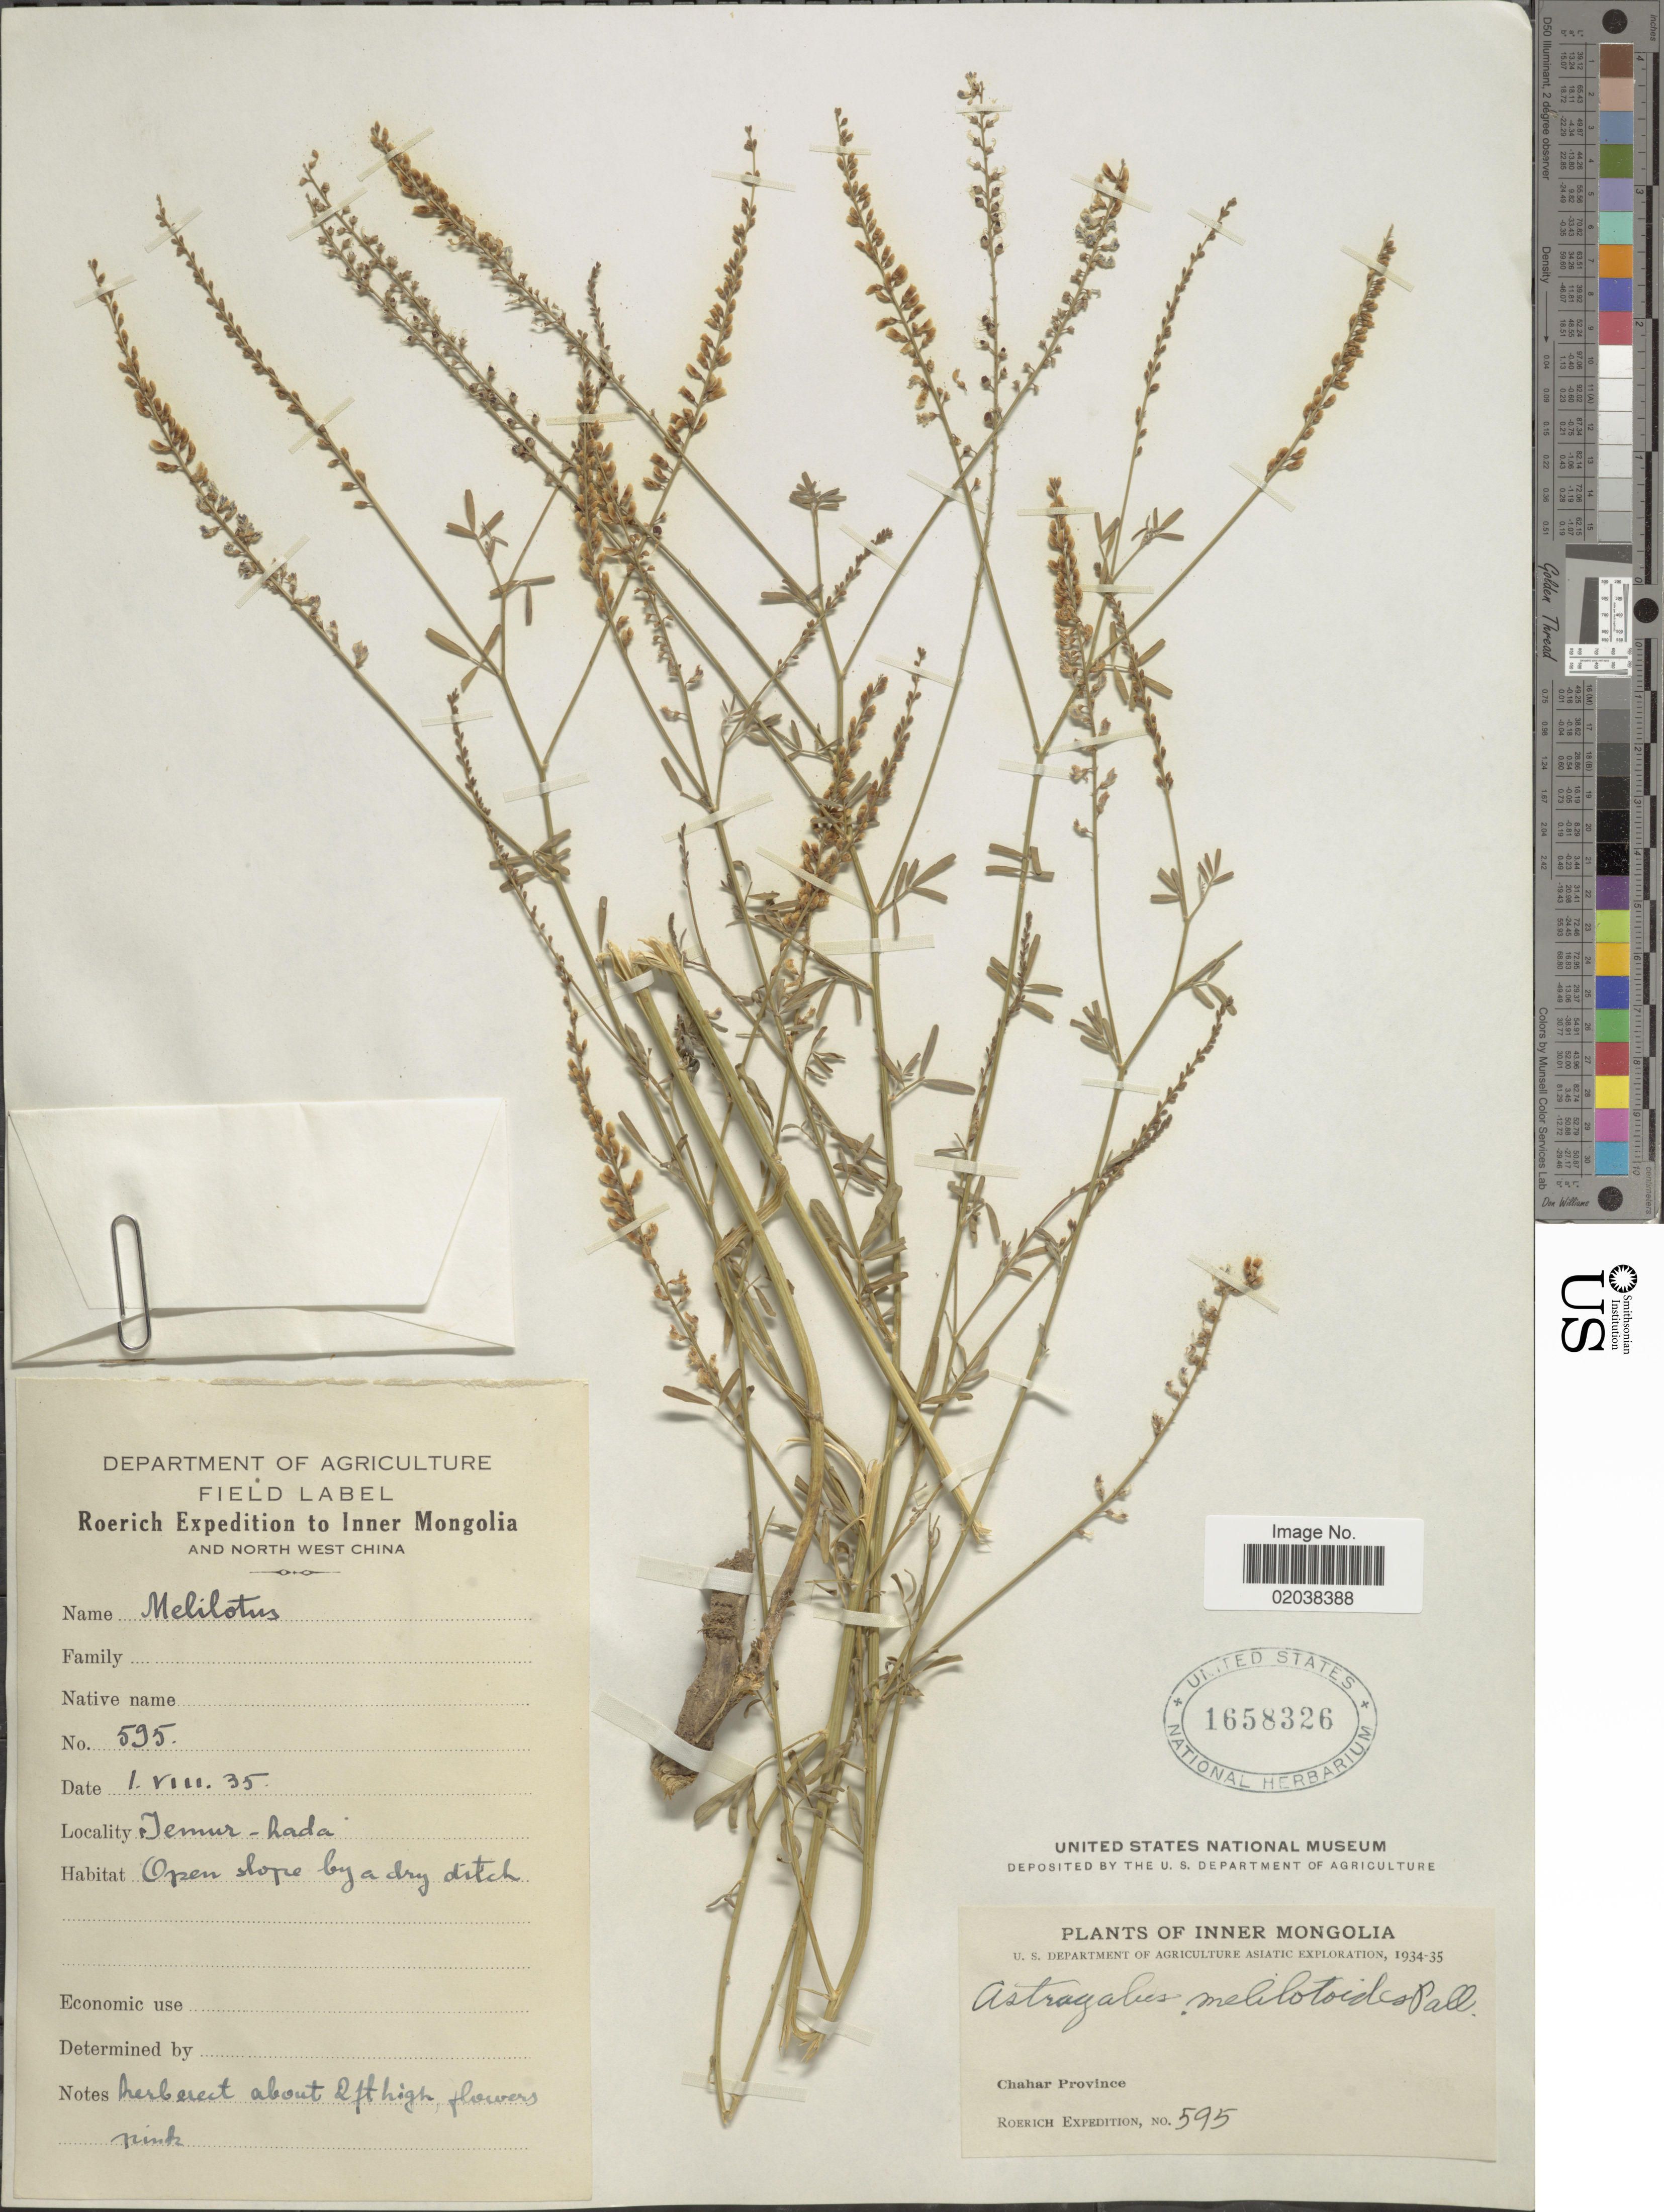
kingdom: Plantae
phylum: Tracheophyta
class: Magnoliopsida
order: Fabales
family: Fabaceae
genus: Astragalus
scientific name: Astragalus melilotoides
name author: Pall.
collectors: Roerich Expedition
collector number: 595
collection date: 1935-08-01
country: China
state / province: Nei Monggol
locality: Inner Mongolia. Temur-hada. Chahar Province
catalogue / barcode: US 1658326